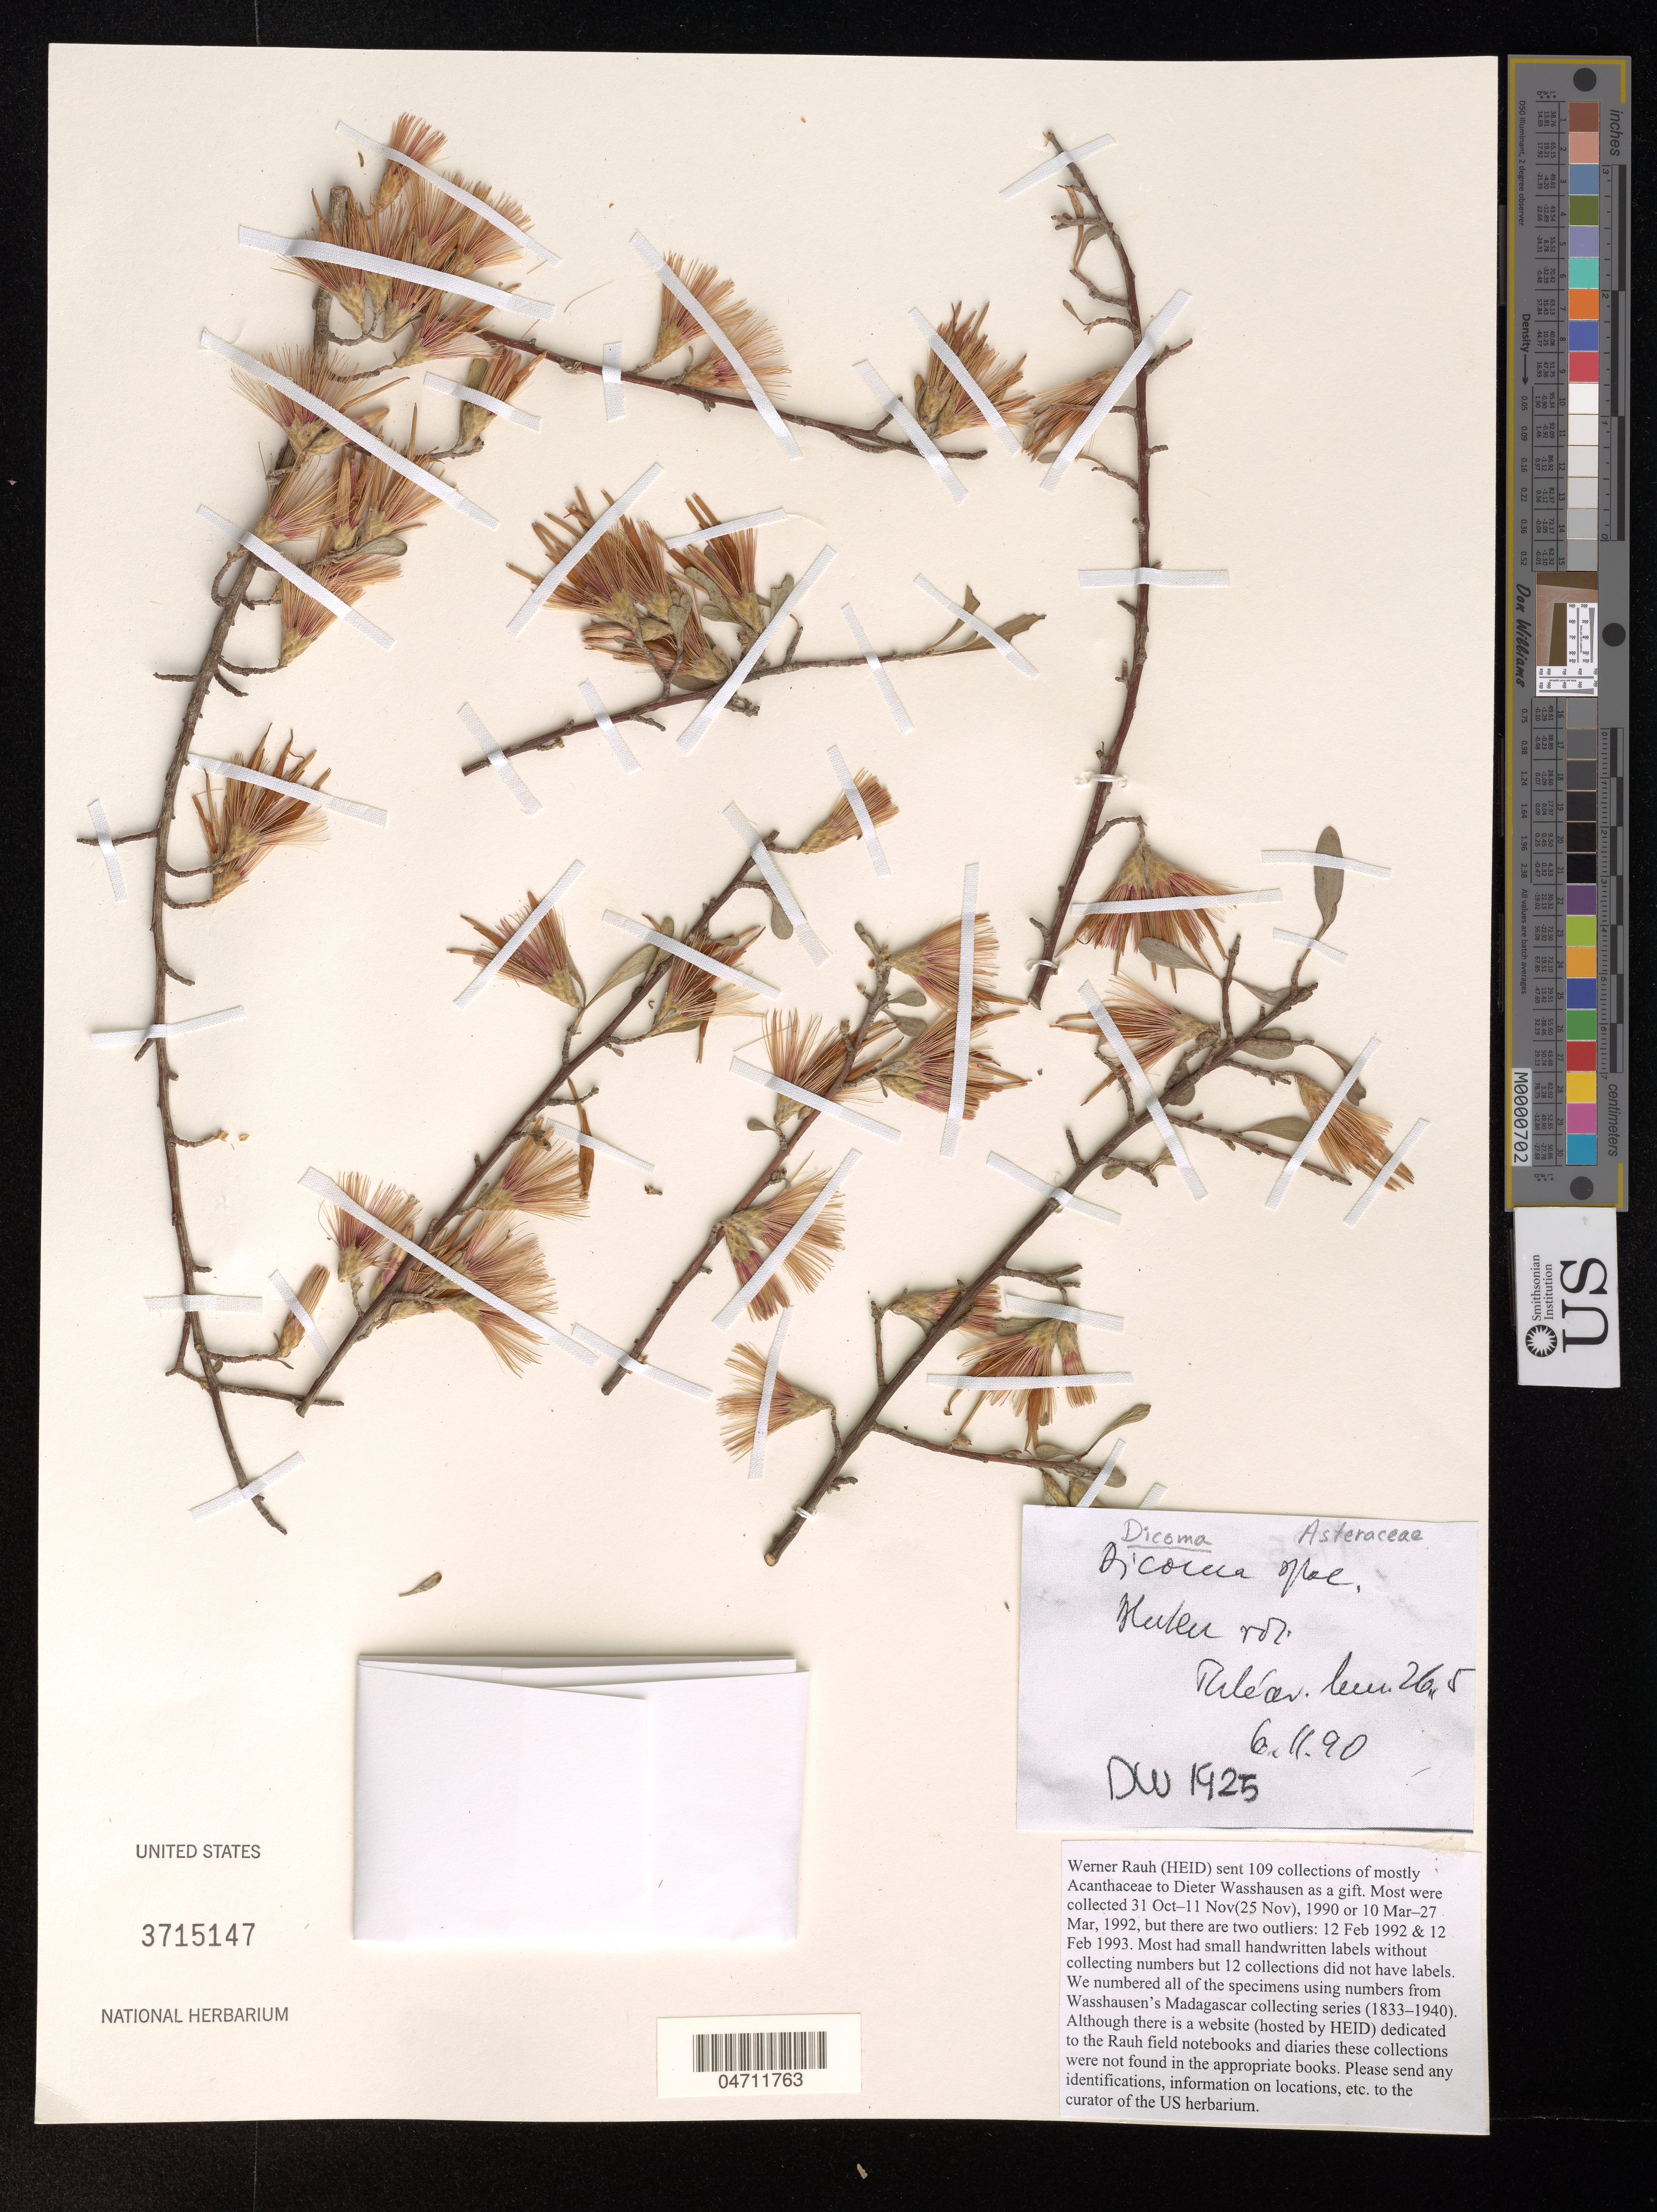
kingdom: Plantae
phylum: Tracheophyta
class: Magnoliopsida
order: Asterales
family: Asteraceae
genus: Dicoma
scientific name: Dicoma sp.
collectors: W. Rauh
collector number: DW 1925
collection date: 1990-11-06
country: Madagascar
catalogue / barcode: US 3715147